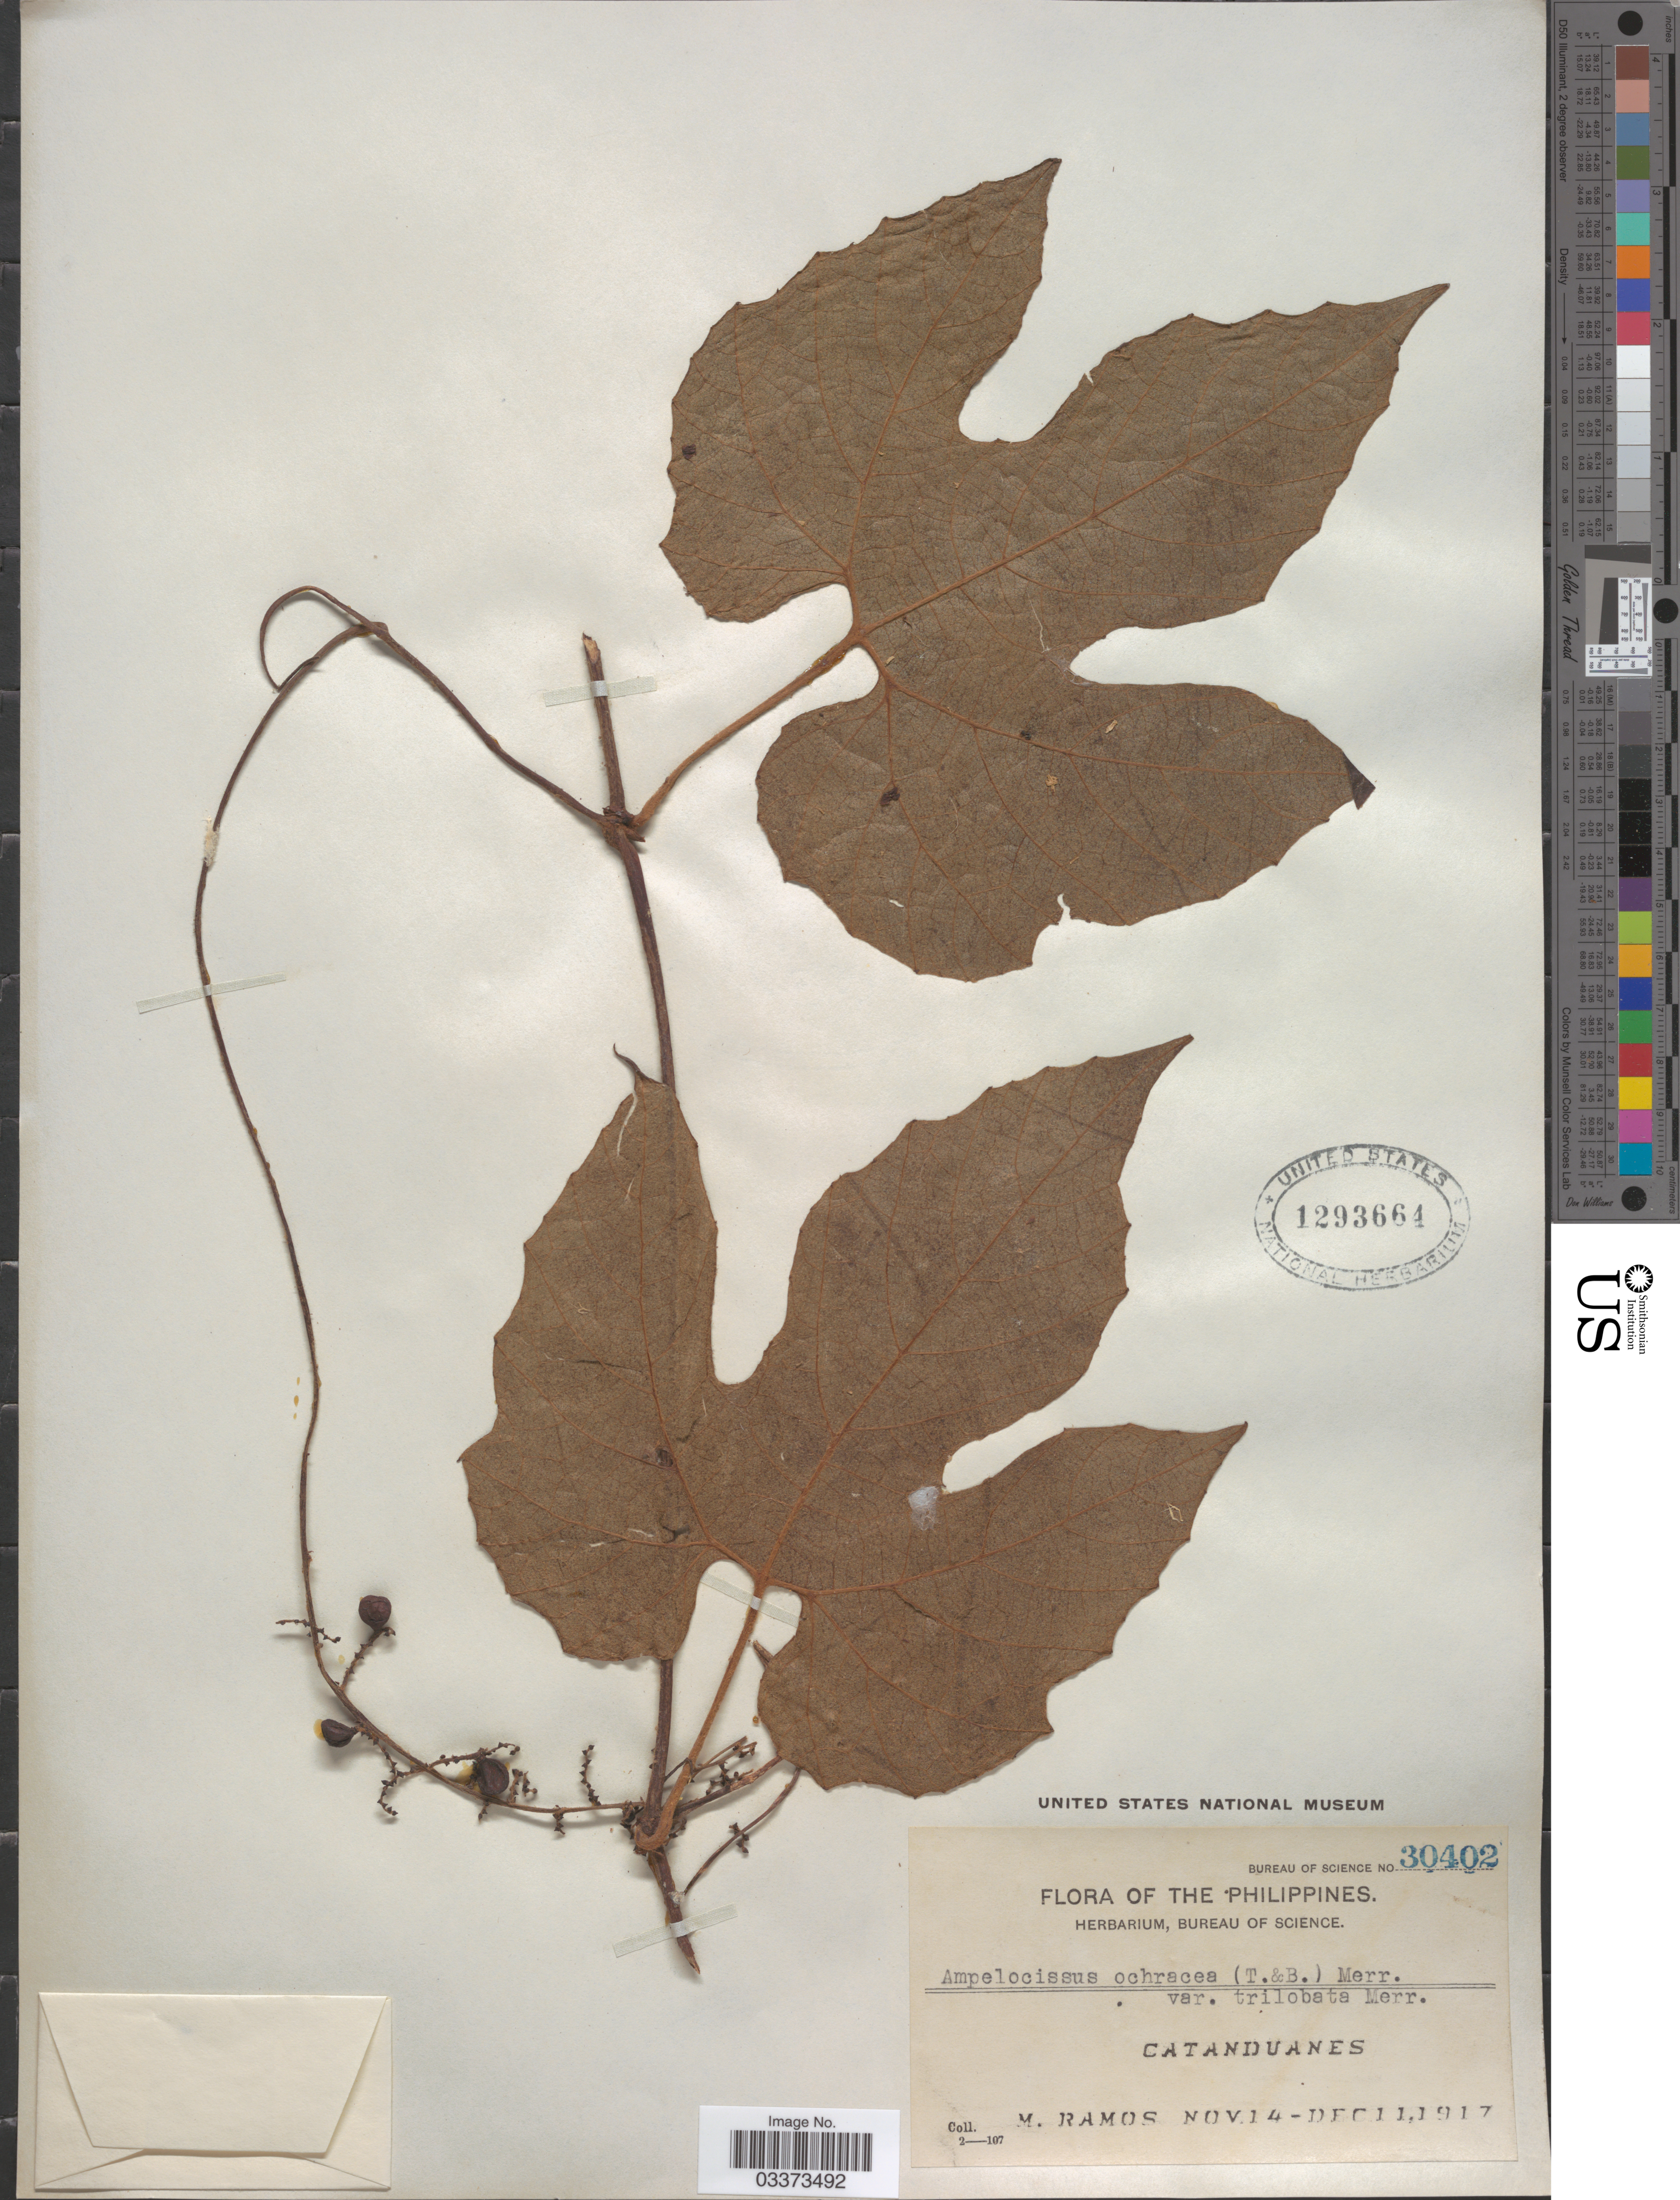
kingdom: Plantae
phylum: Tracheophyta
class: Magnoliopsida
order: Vitales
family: Vitaceae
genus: Ampelocissus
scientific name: Ampelocissus ochracea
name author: (Merr.) Merr.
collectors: M. Ramos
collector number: Bureau of Science 30402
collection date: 1917-11-14/1917-12-11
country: Philippines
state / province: Bicol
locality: Catanduanes.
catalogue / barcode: US 1293664